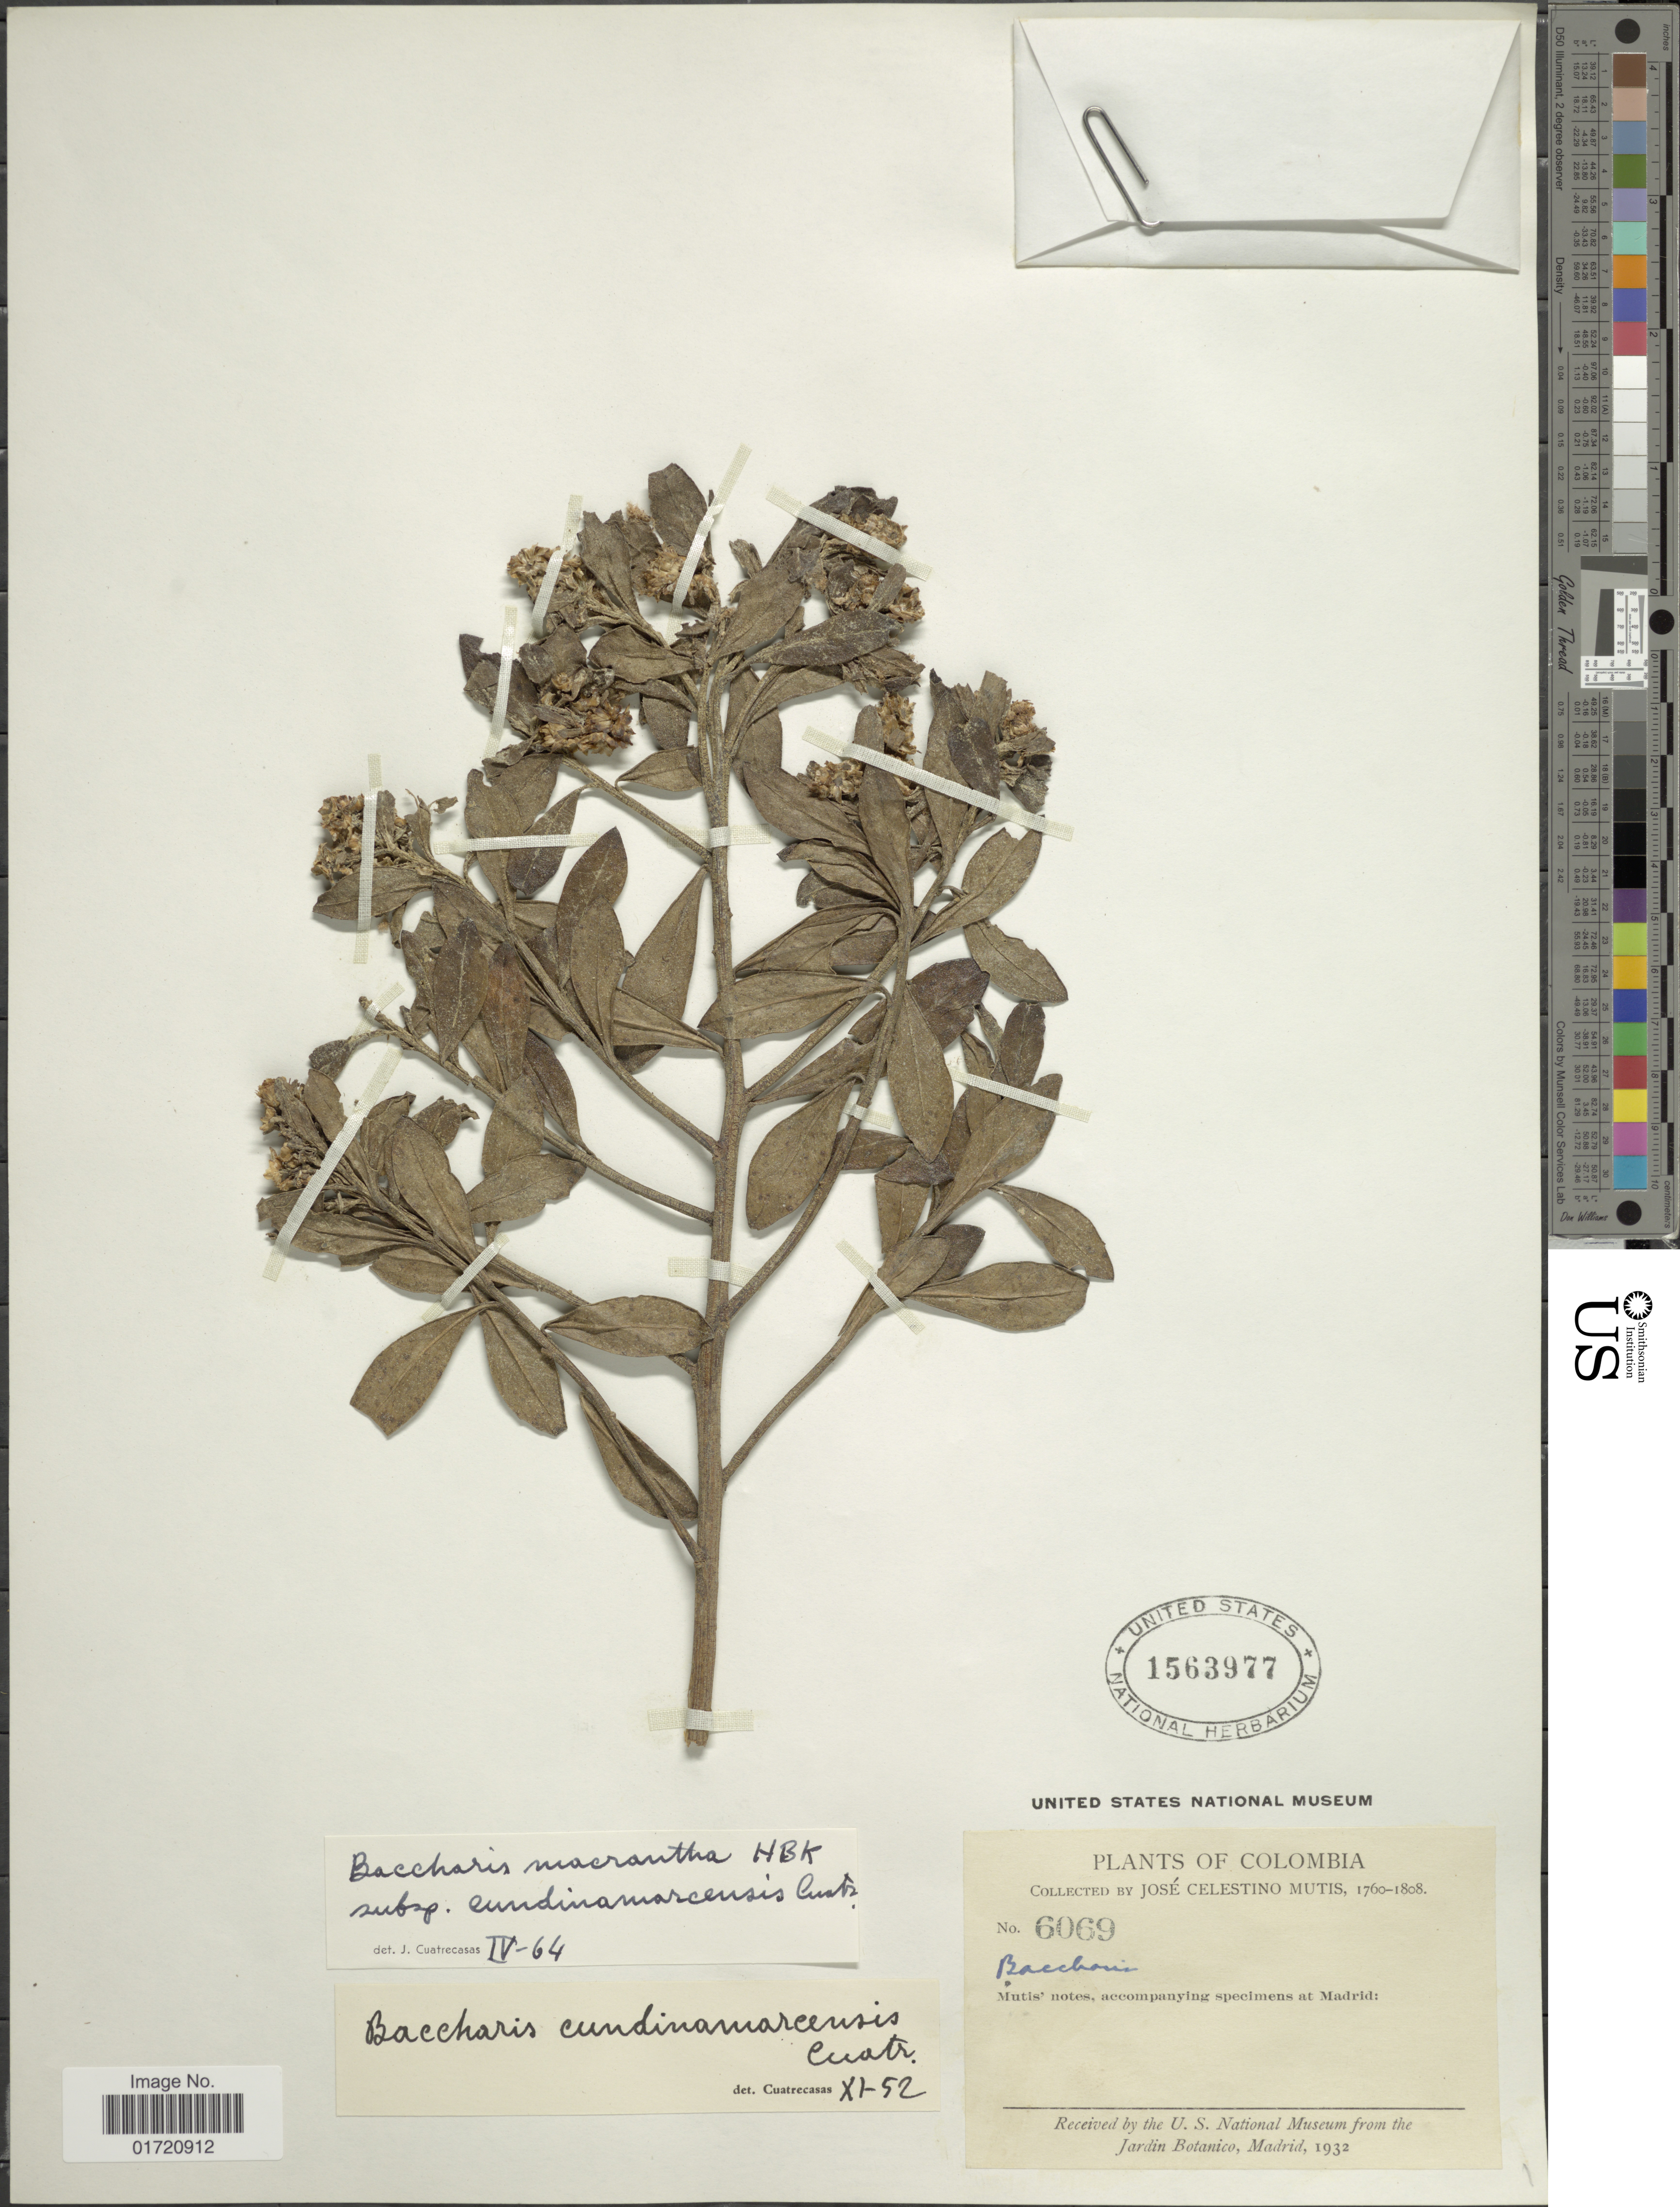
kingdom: Plantae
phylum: Tracheophyta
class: Magnoliopsida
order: Asterales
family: Asteraceae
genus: Baccharis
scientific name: Baccharis macrantha subsp. cundinamarcensis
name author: (Cuatrec.) Cuatrec.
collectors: J. C. B. Mutis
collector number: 6069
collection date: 1760/1808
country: Colombia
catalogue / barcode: US 1563977